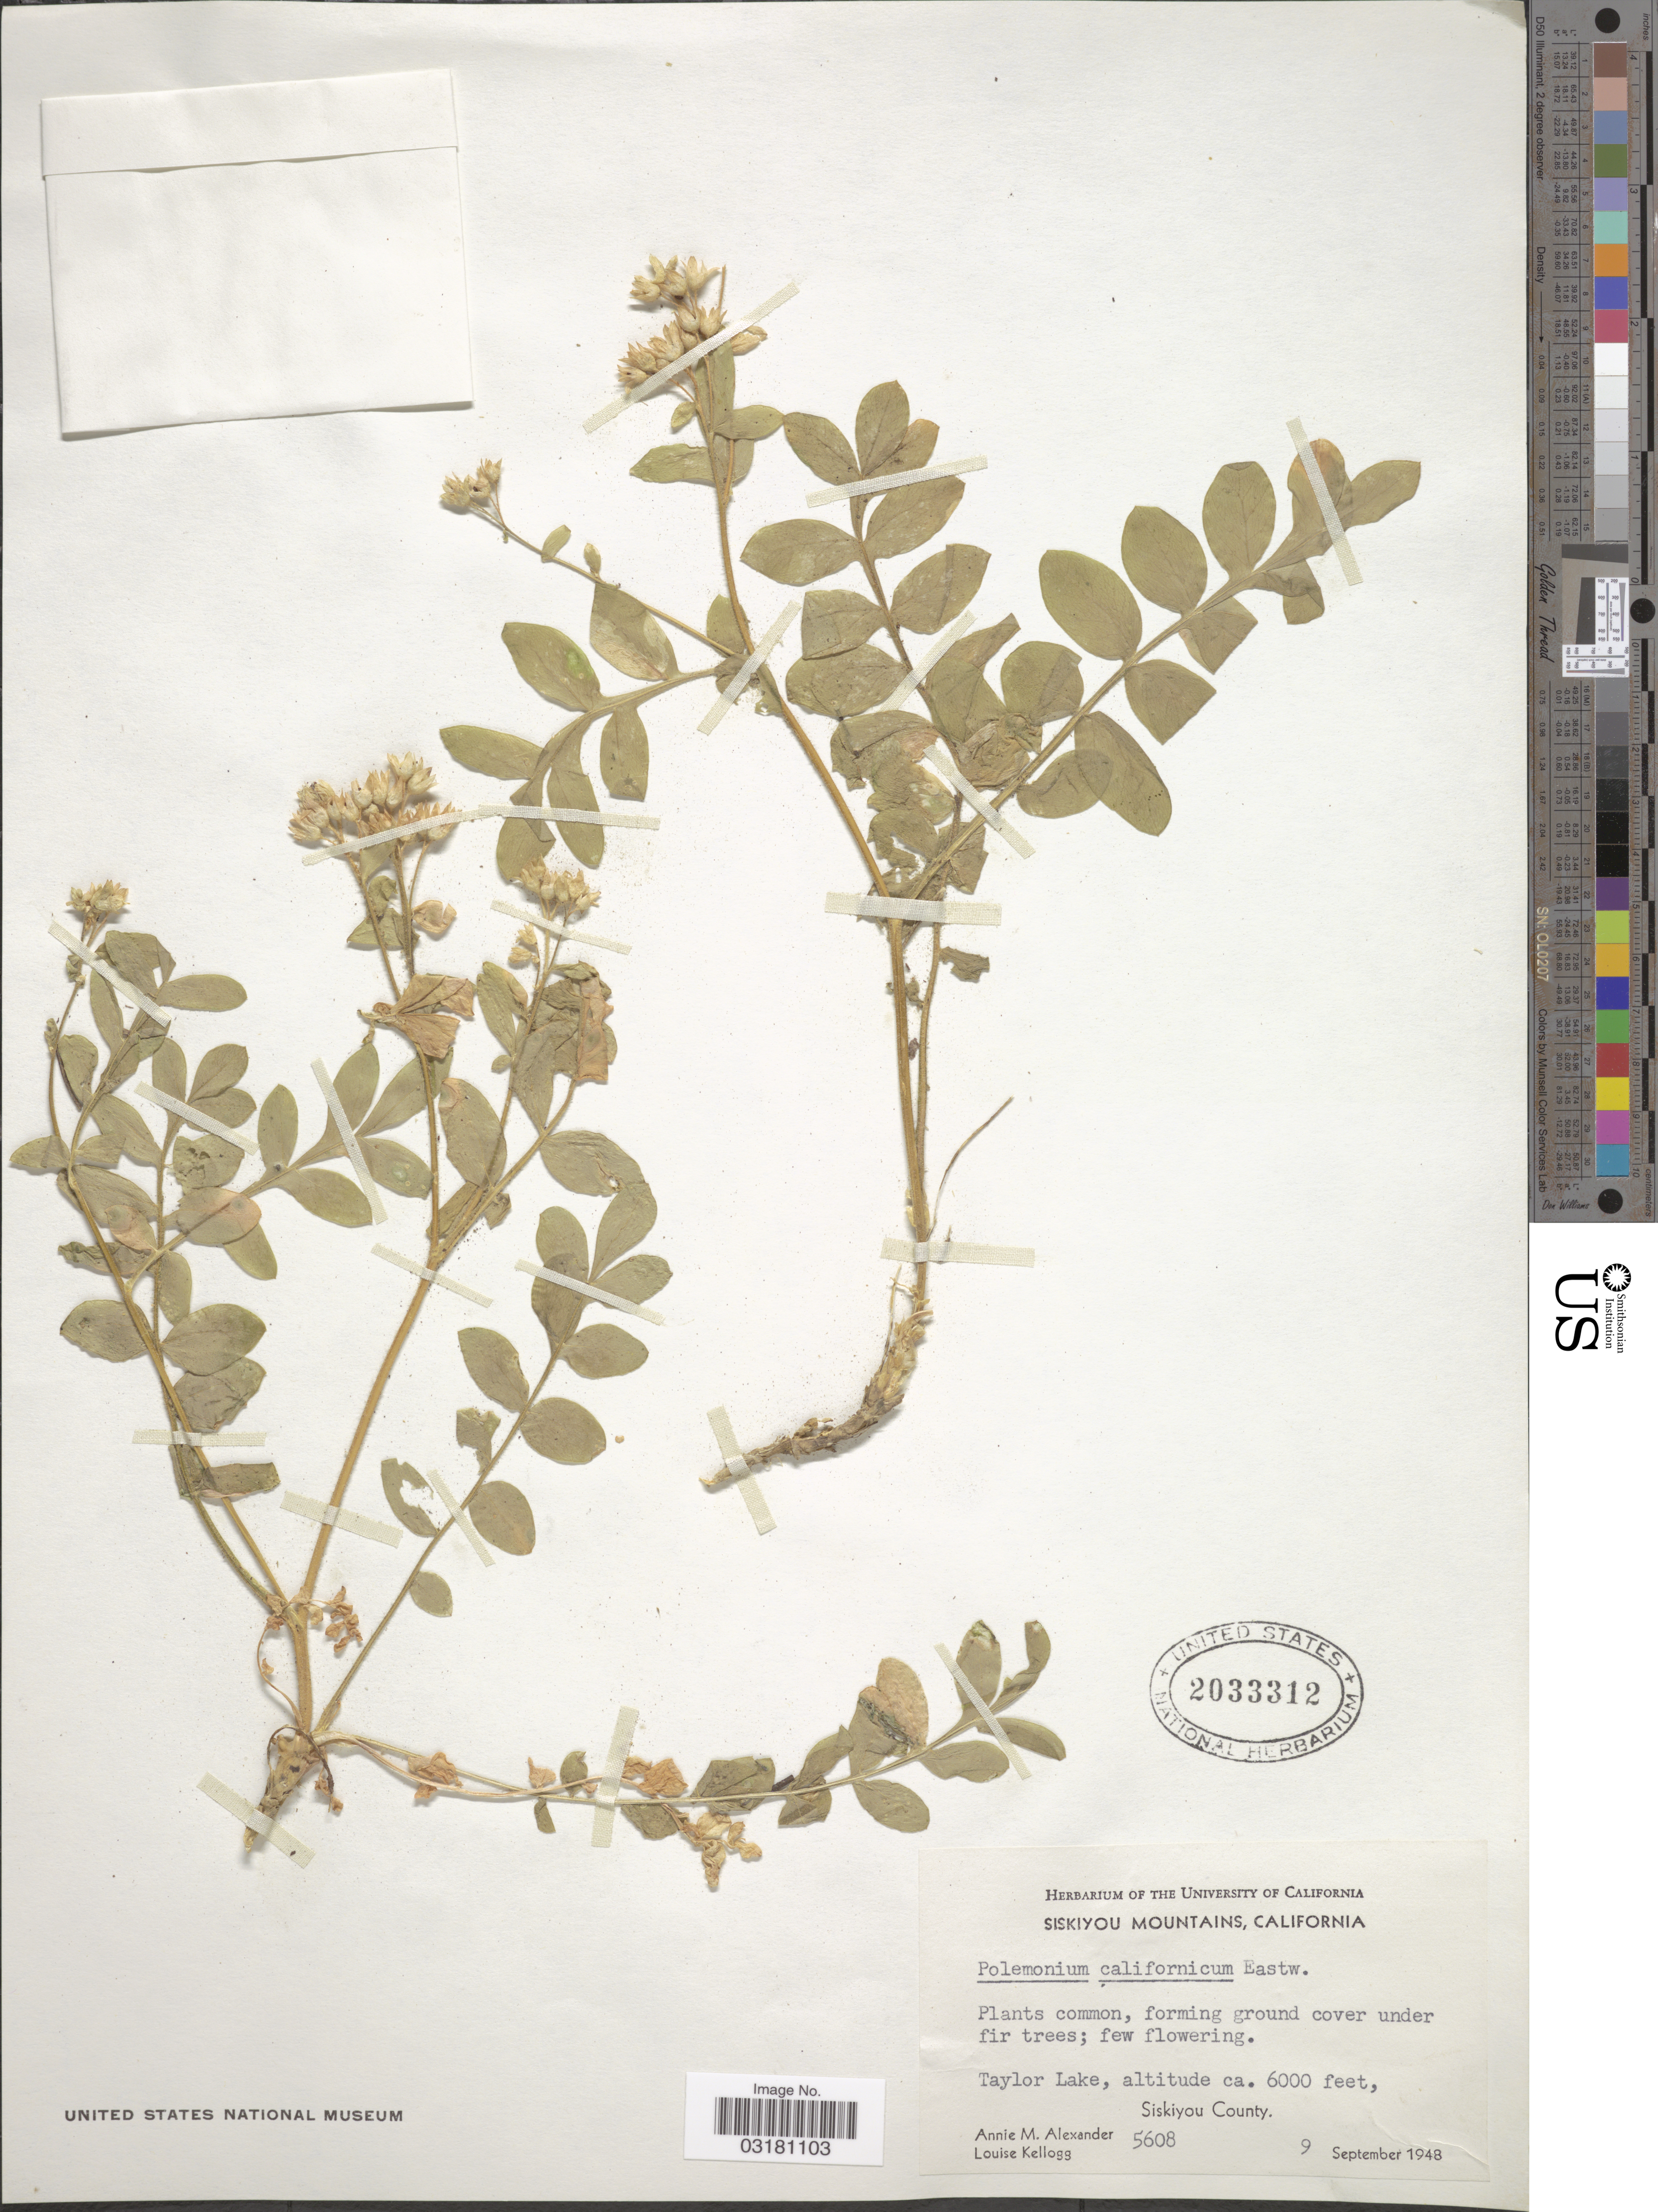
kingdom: Plantae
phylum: Tracheophyta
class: Magnoliopsida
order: Ericales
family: Polemoniaceae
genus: Polemonium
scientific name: Polemonium californicum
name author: Eastw.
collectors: A. M. Alexander & L. Kellogg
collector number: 5608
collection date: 1948-09-09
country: United States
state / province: California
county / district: Siskiyou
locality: Siskiyou Mountains. Taylor Lake. Siskiyou County.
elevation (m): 1829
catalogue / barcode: US 2033312